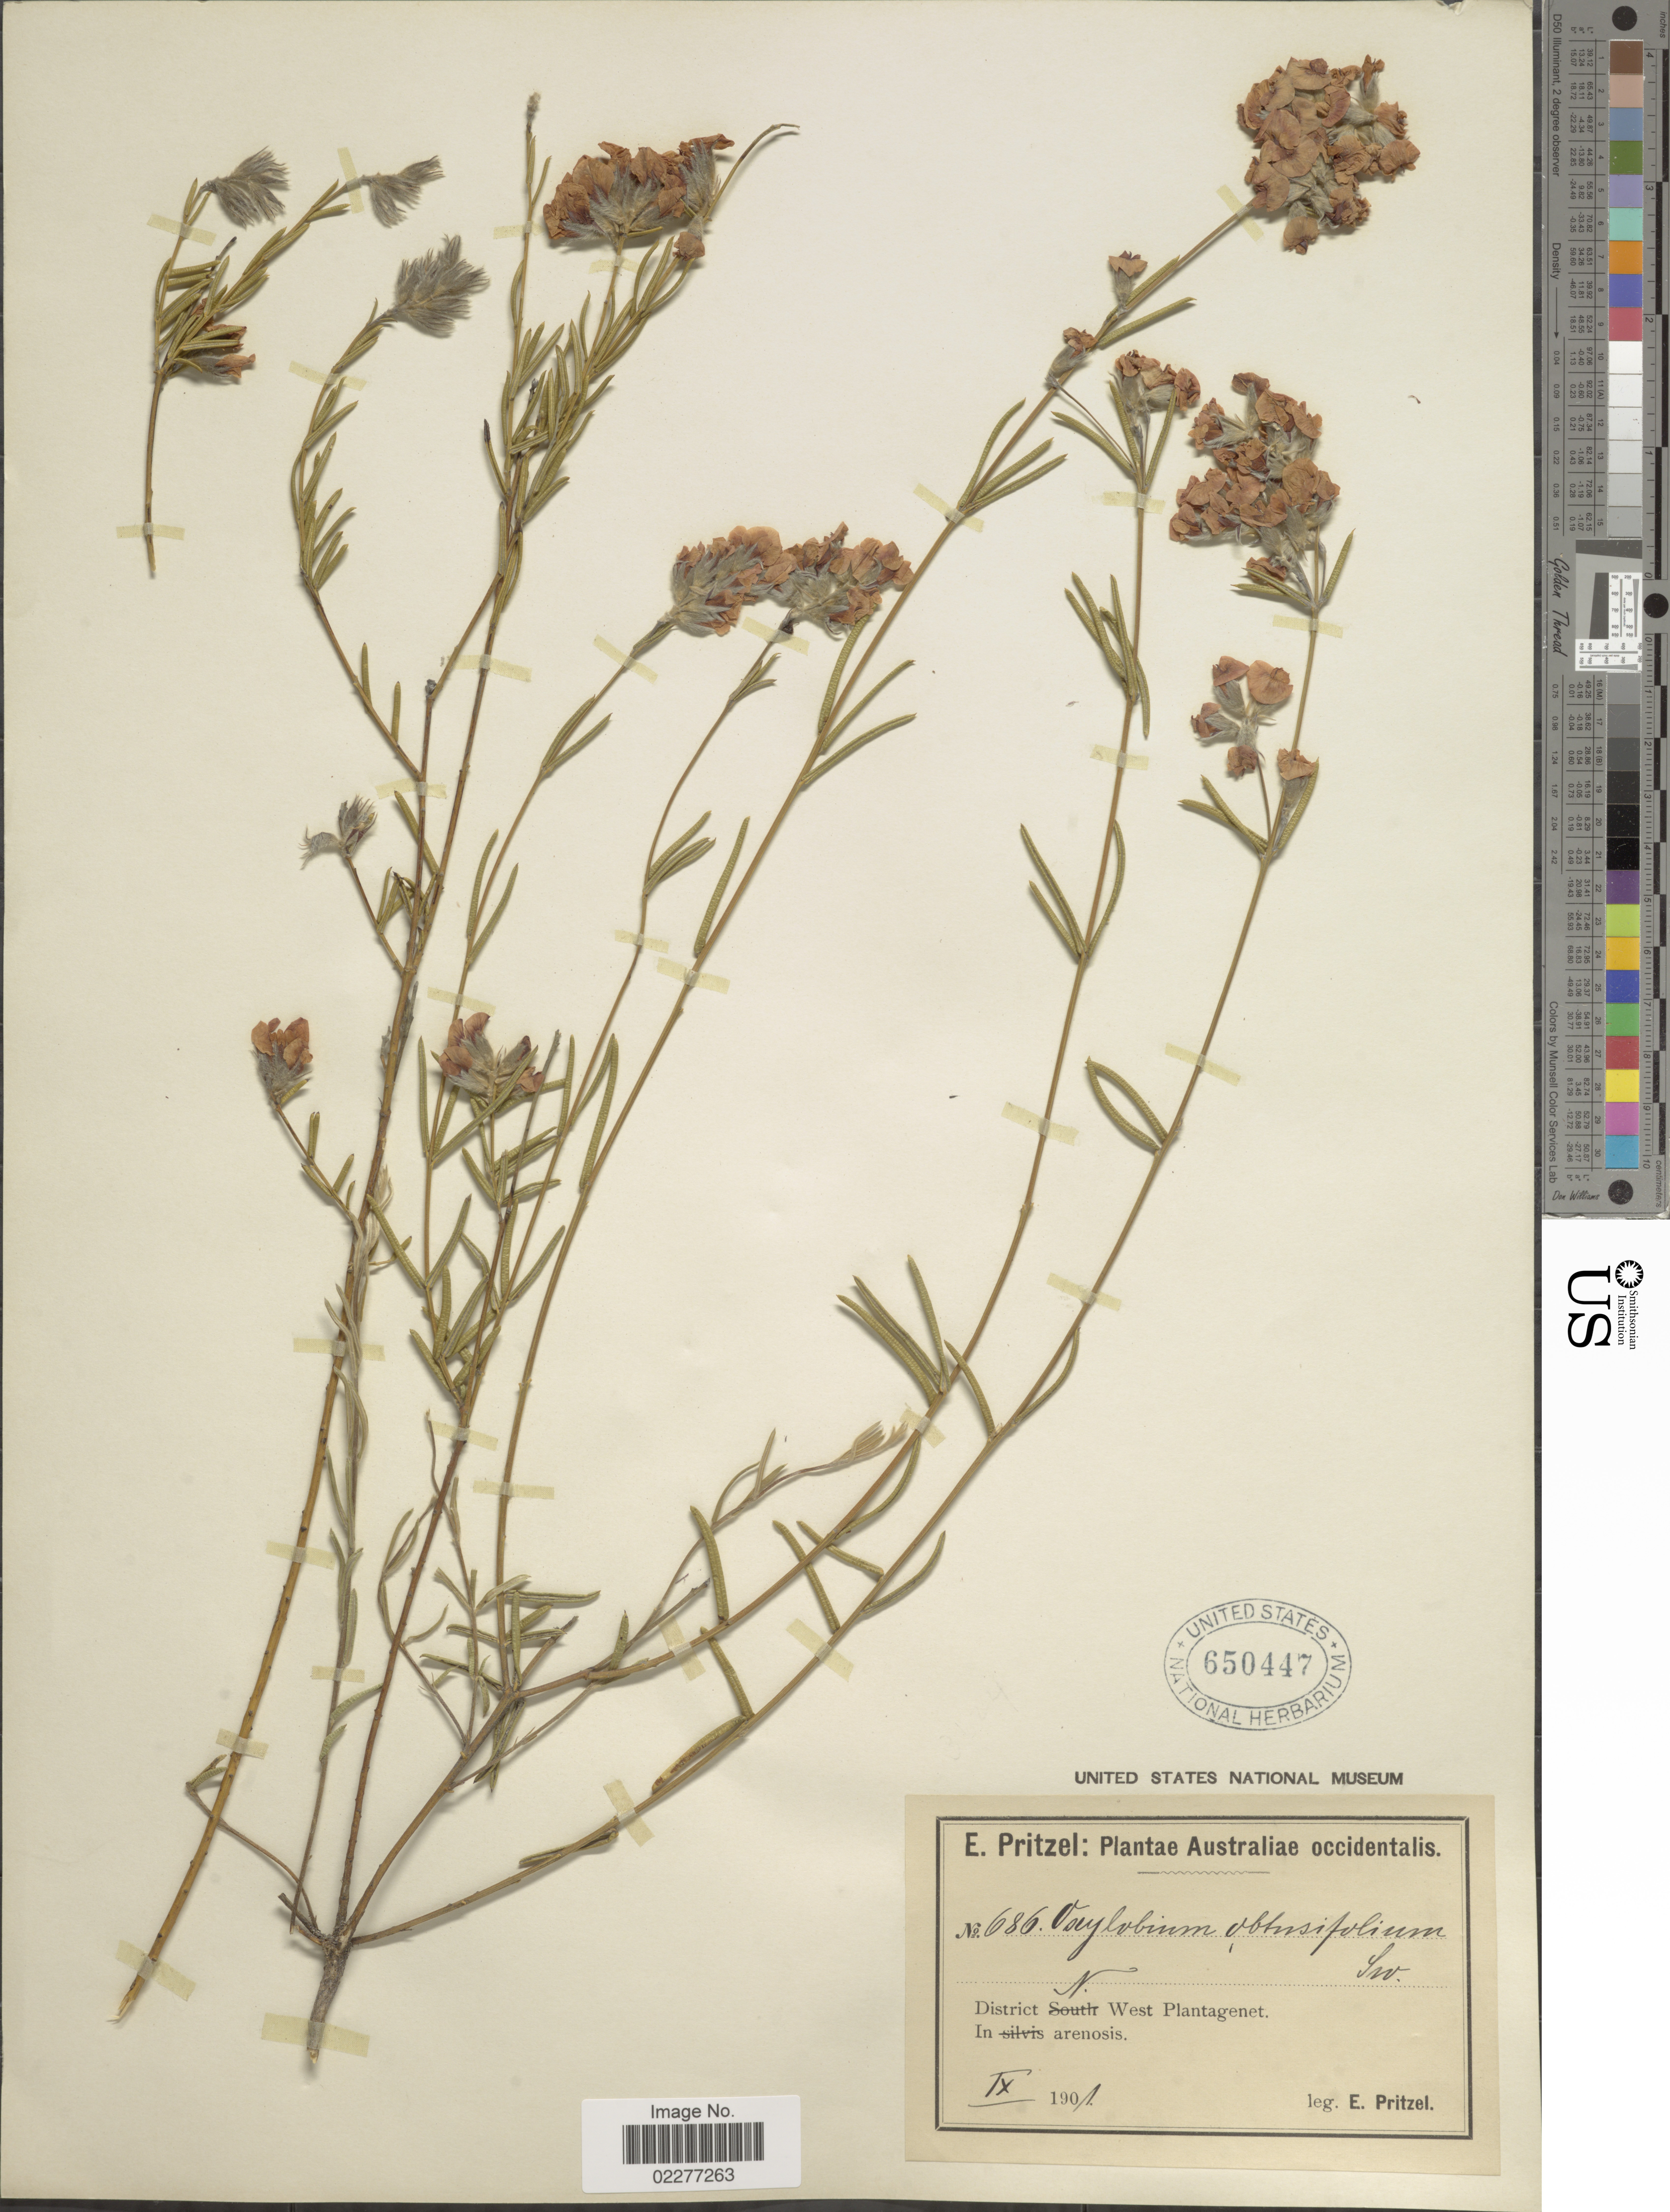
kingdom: Plantae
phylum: Tracheophyta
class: Magnoliopsida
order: Fabales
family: Fabaceae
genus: Oxylobium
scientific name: Oxylobium obtusifolium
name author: Sweet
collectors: E. G. Pritzel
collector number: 686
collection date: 1901-09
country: Australia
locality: Australis occidentalis, District N West Plantagenet. In arenosis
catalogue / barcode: US 650447